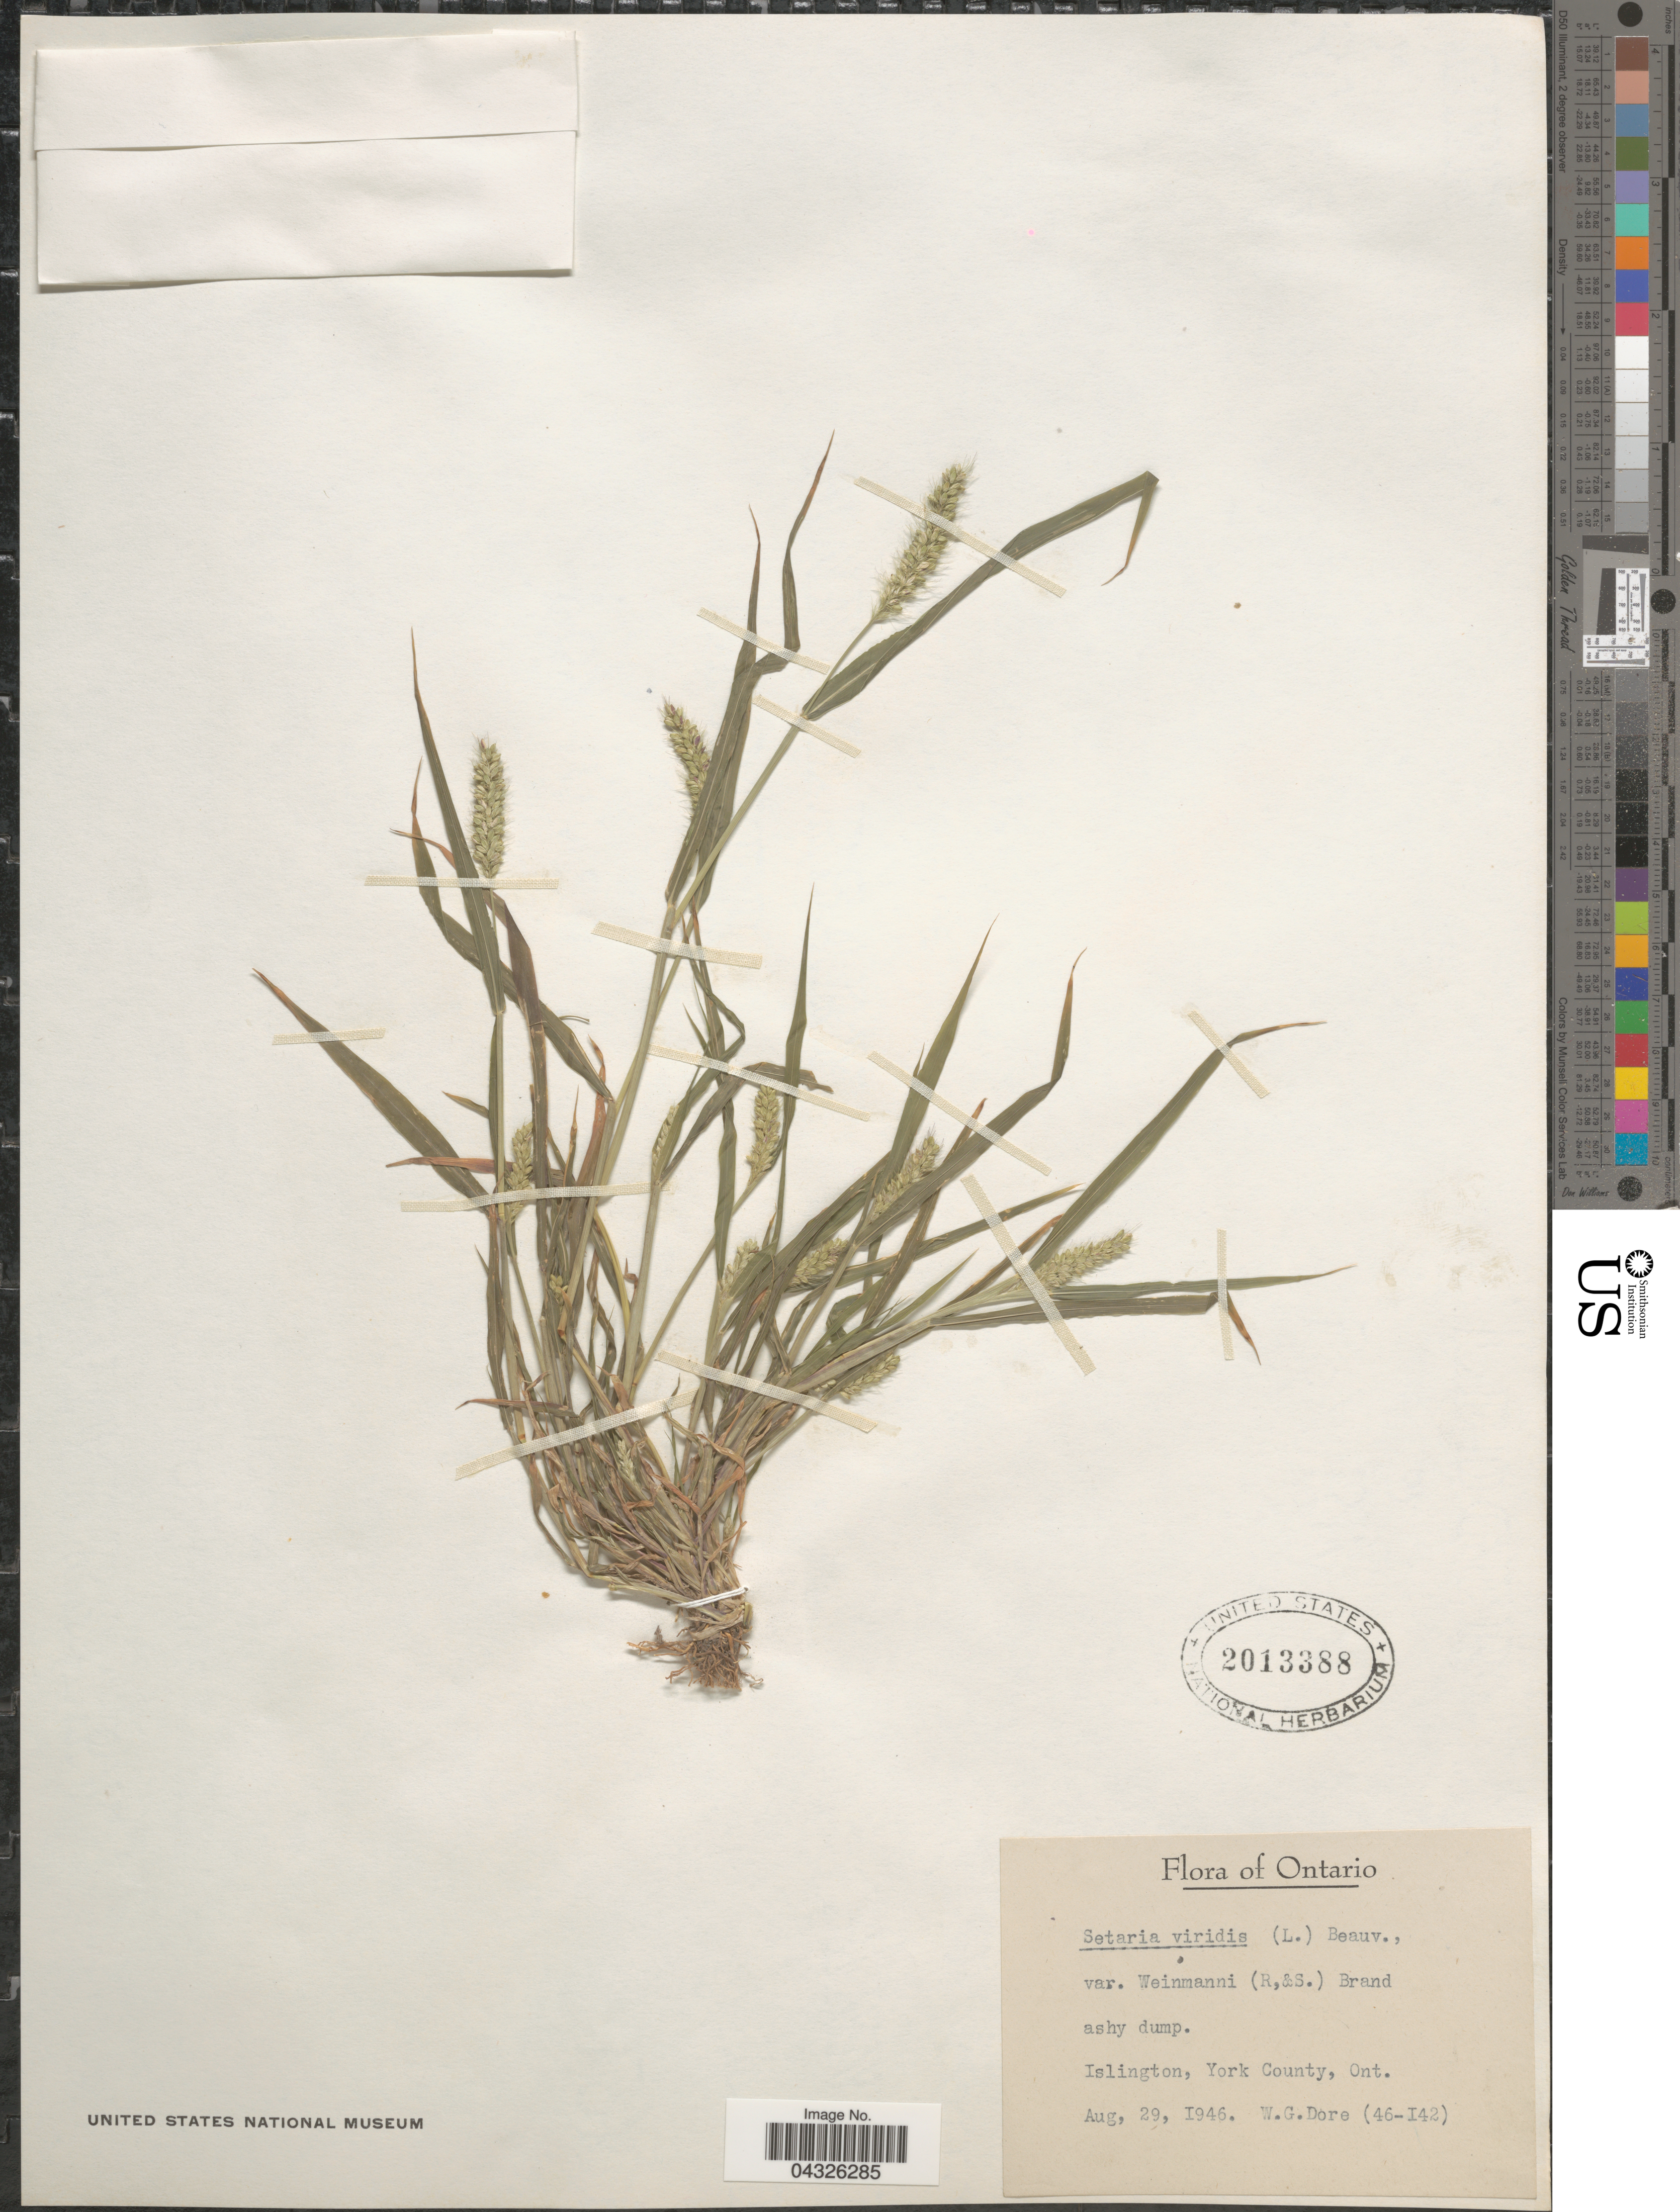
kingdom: Plantae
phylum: Tracheophyta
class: Liliopsida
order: Poales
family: Poaceae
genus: Setaria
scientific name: Setaria viridis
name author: (L.) P. Beauv.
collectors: W. Dore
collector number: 46-142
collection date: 1946-08-29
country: Canada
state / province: Ontario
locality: Islington, York County.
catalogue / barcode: US 2013388